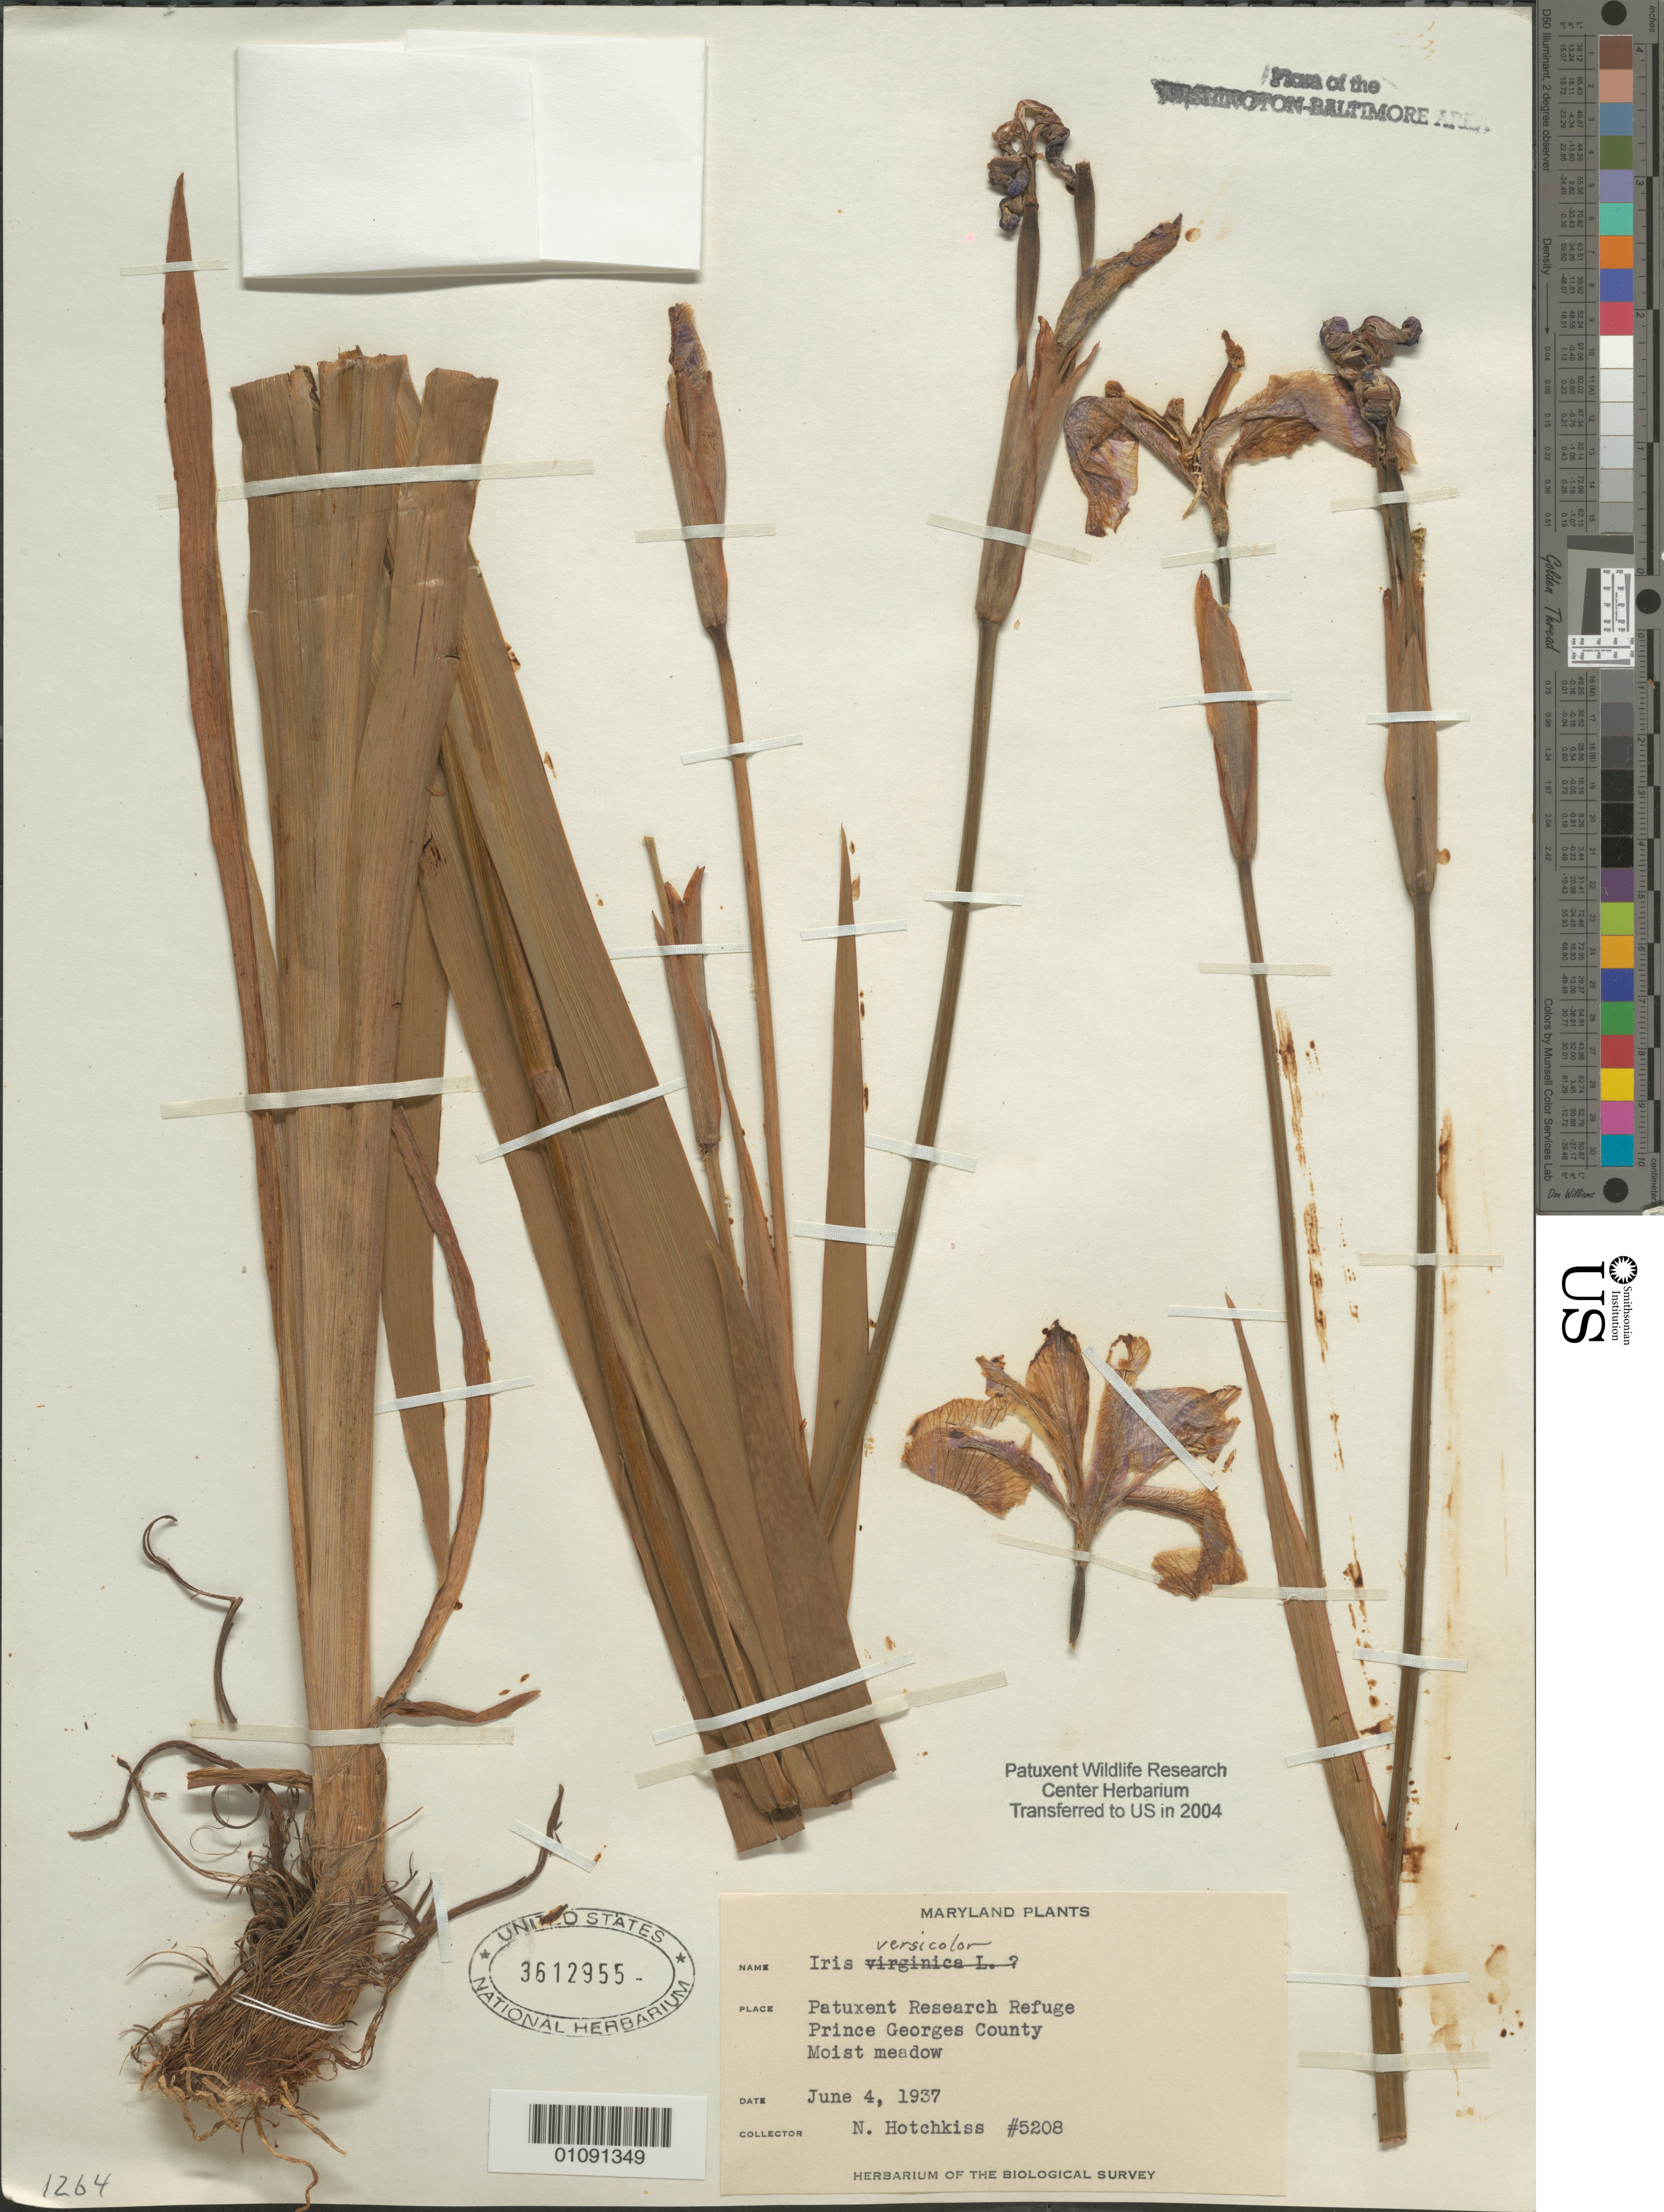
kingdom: Plantae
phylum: Tracheophyta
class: Liliopsida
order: Asparagales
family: Iridaceae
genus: Iris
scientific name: Iris versicolor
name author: L.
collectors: N. Hotchkiss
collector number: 5208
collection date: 1937-06-04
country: United States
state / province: Maryland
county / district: Prince George's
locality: Patuxent Wildlife Refuge.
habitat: Moist meadow.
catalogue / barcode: US 3612955